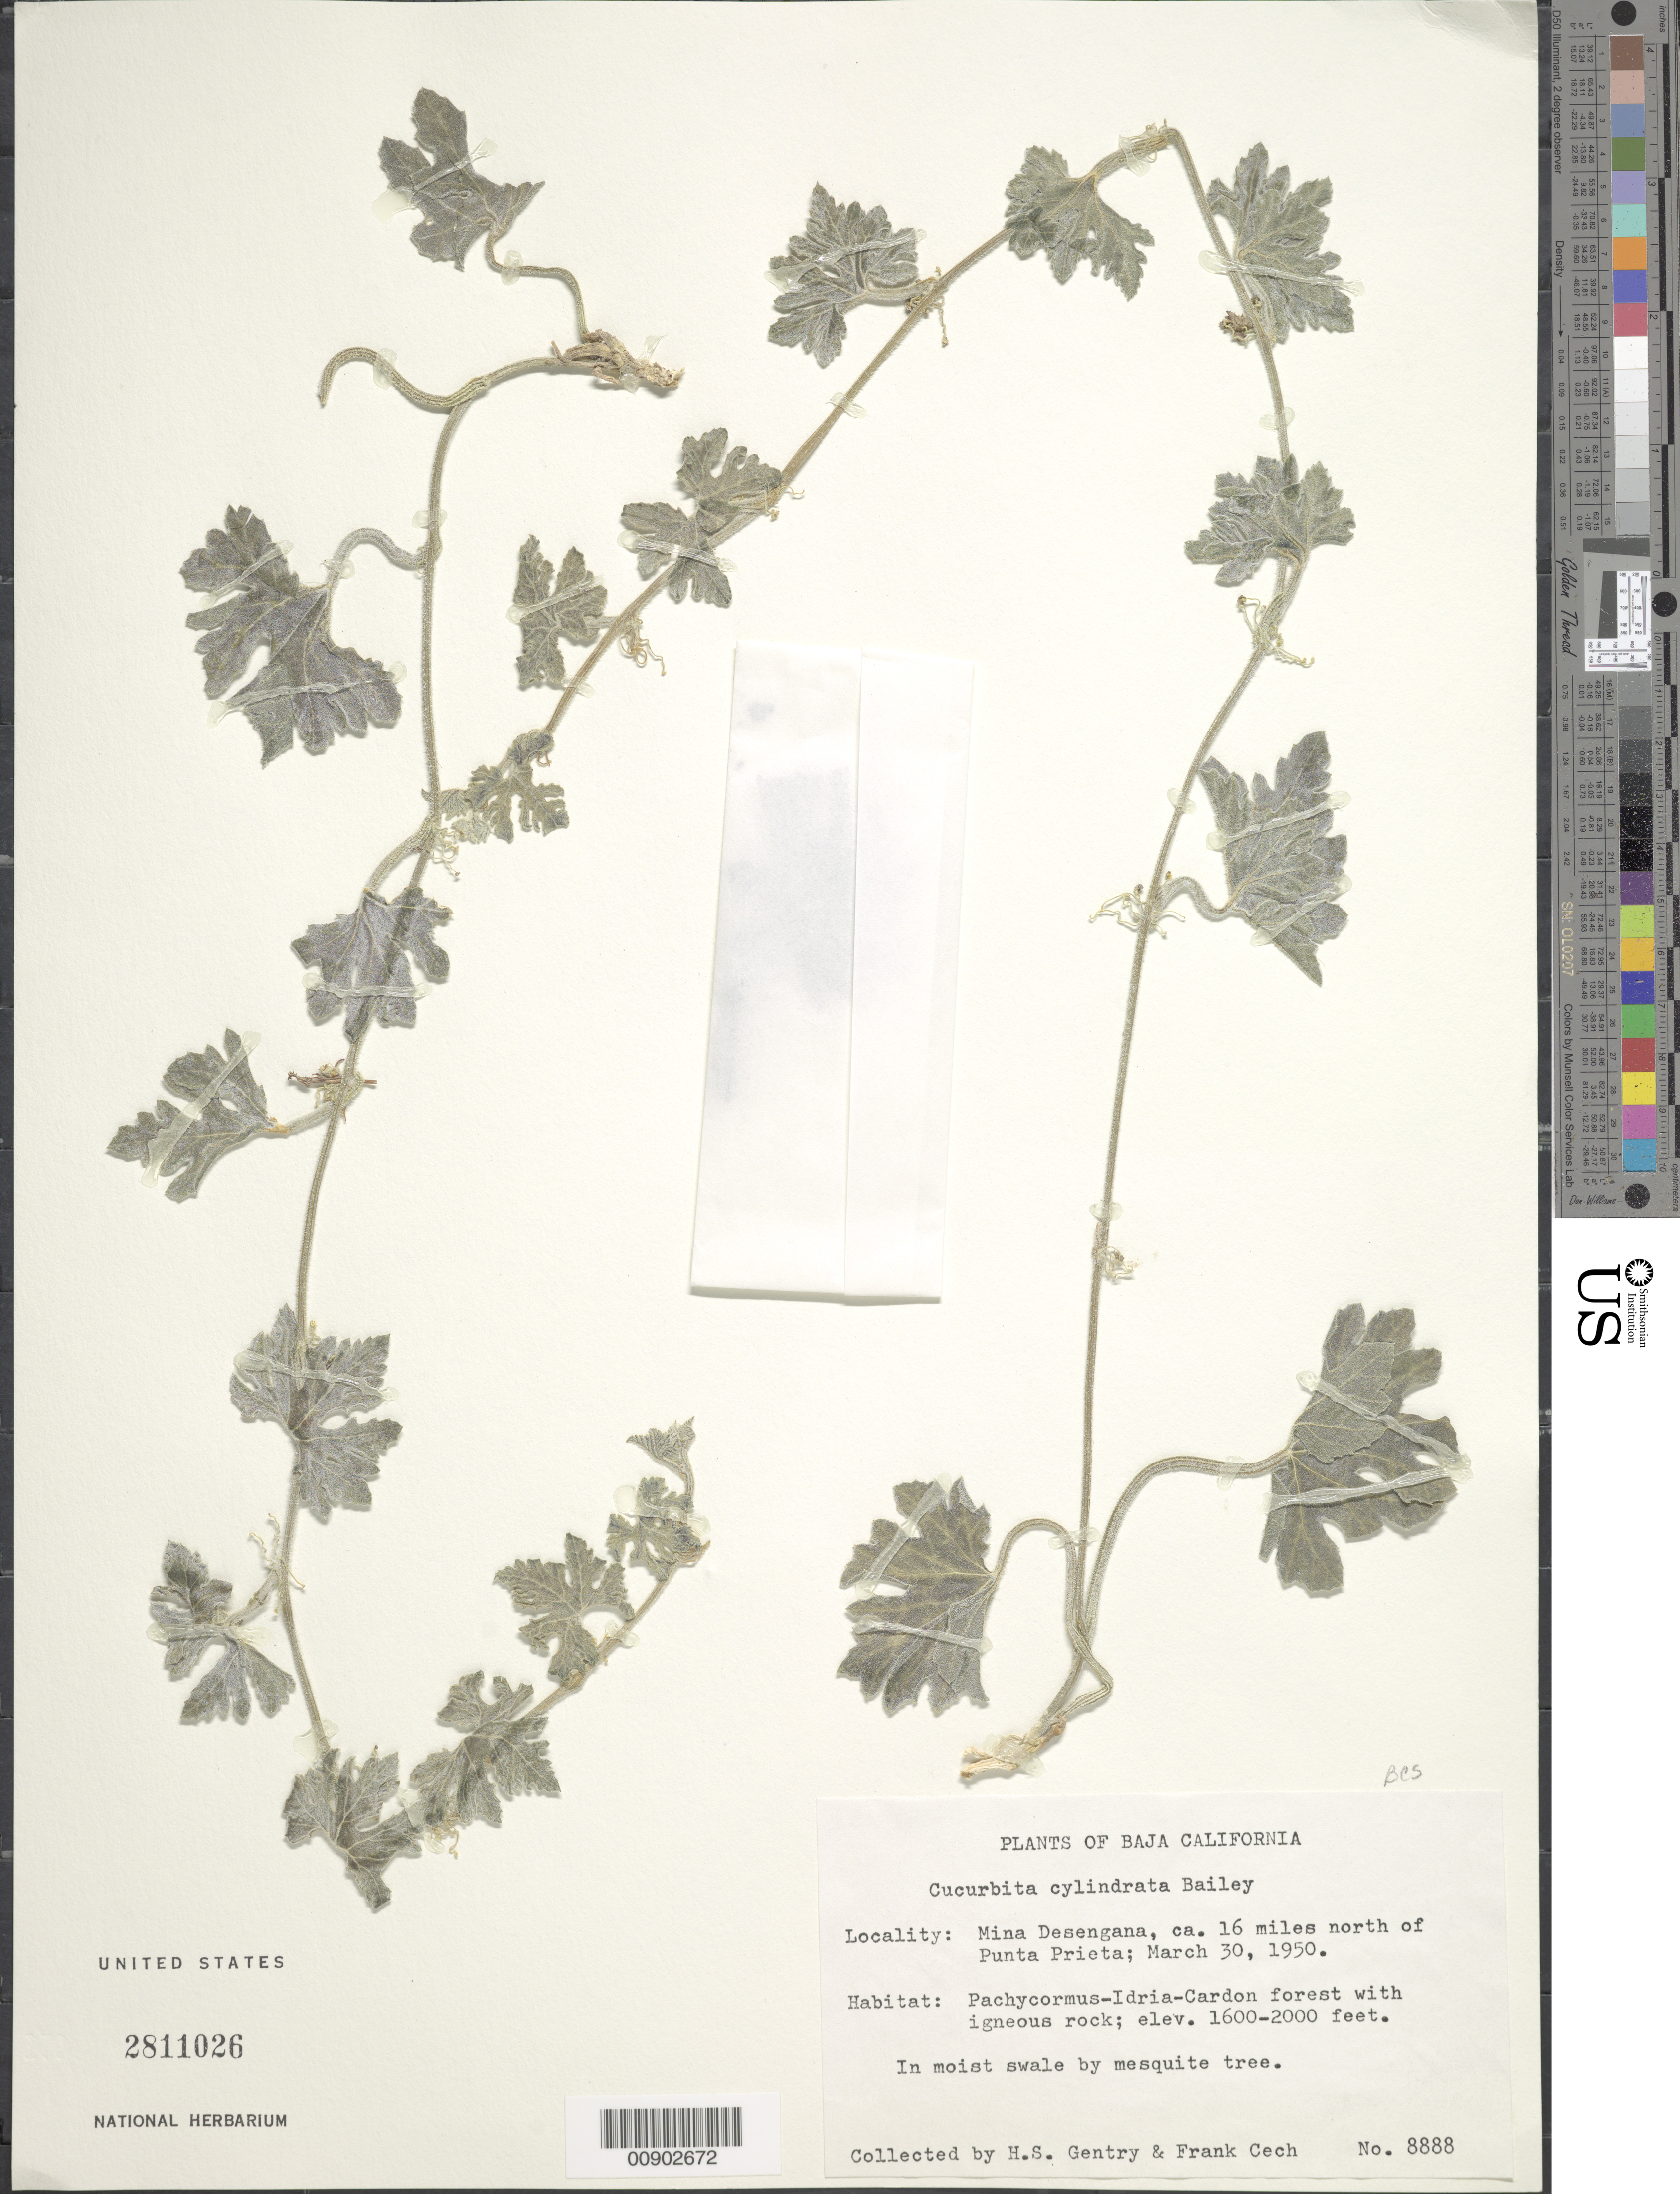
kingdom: Plantae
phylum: Tracheophyta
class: Magnoliopsida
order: Cucurbitales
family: Cucurbitaceae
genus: Cucurbita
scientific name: Cucurbita cylindrata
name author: L.H. Bailey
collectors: H. S. Gentry & F. Cech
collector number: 8888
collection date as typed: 30 Mar 1950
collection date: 1950-03-30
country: Mexico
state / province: Baja California Norte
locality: Mina Desengana, ca. 16 miles north of Punta Prieta. Baja California.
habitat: Pachycormus-Idria-Cardon forest with igneous rock. In moist swale by mesquite tree.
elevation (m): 488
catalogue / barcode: US 2811026